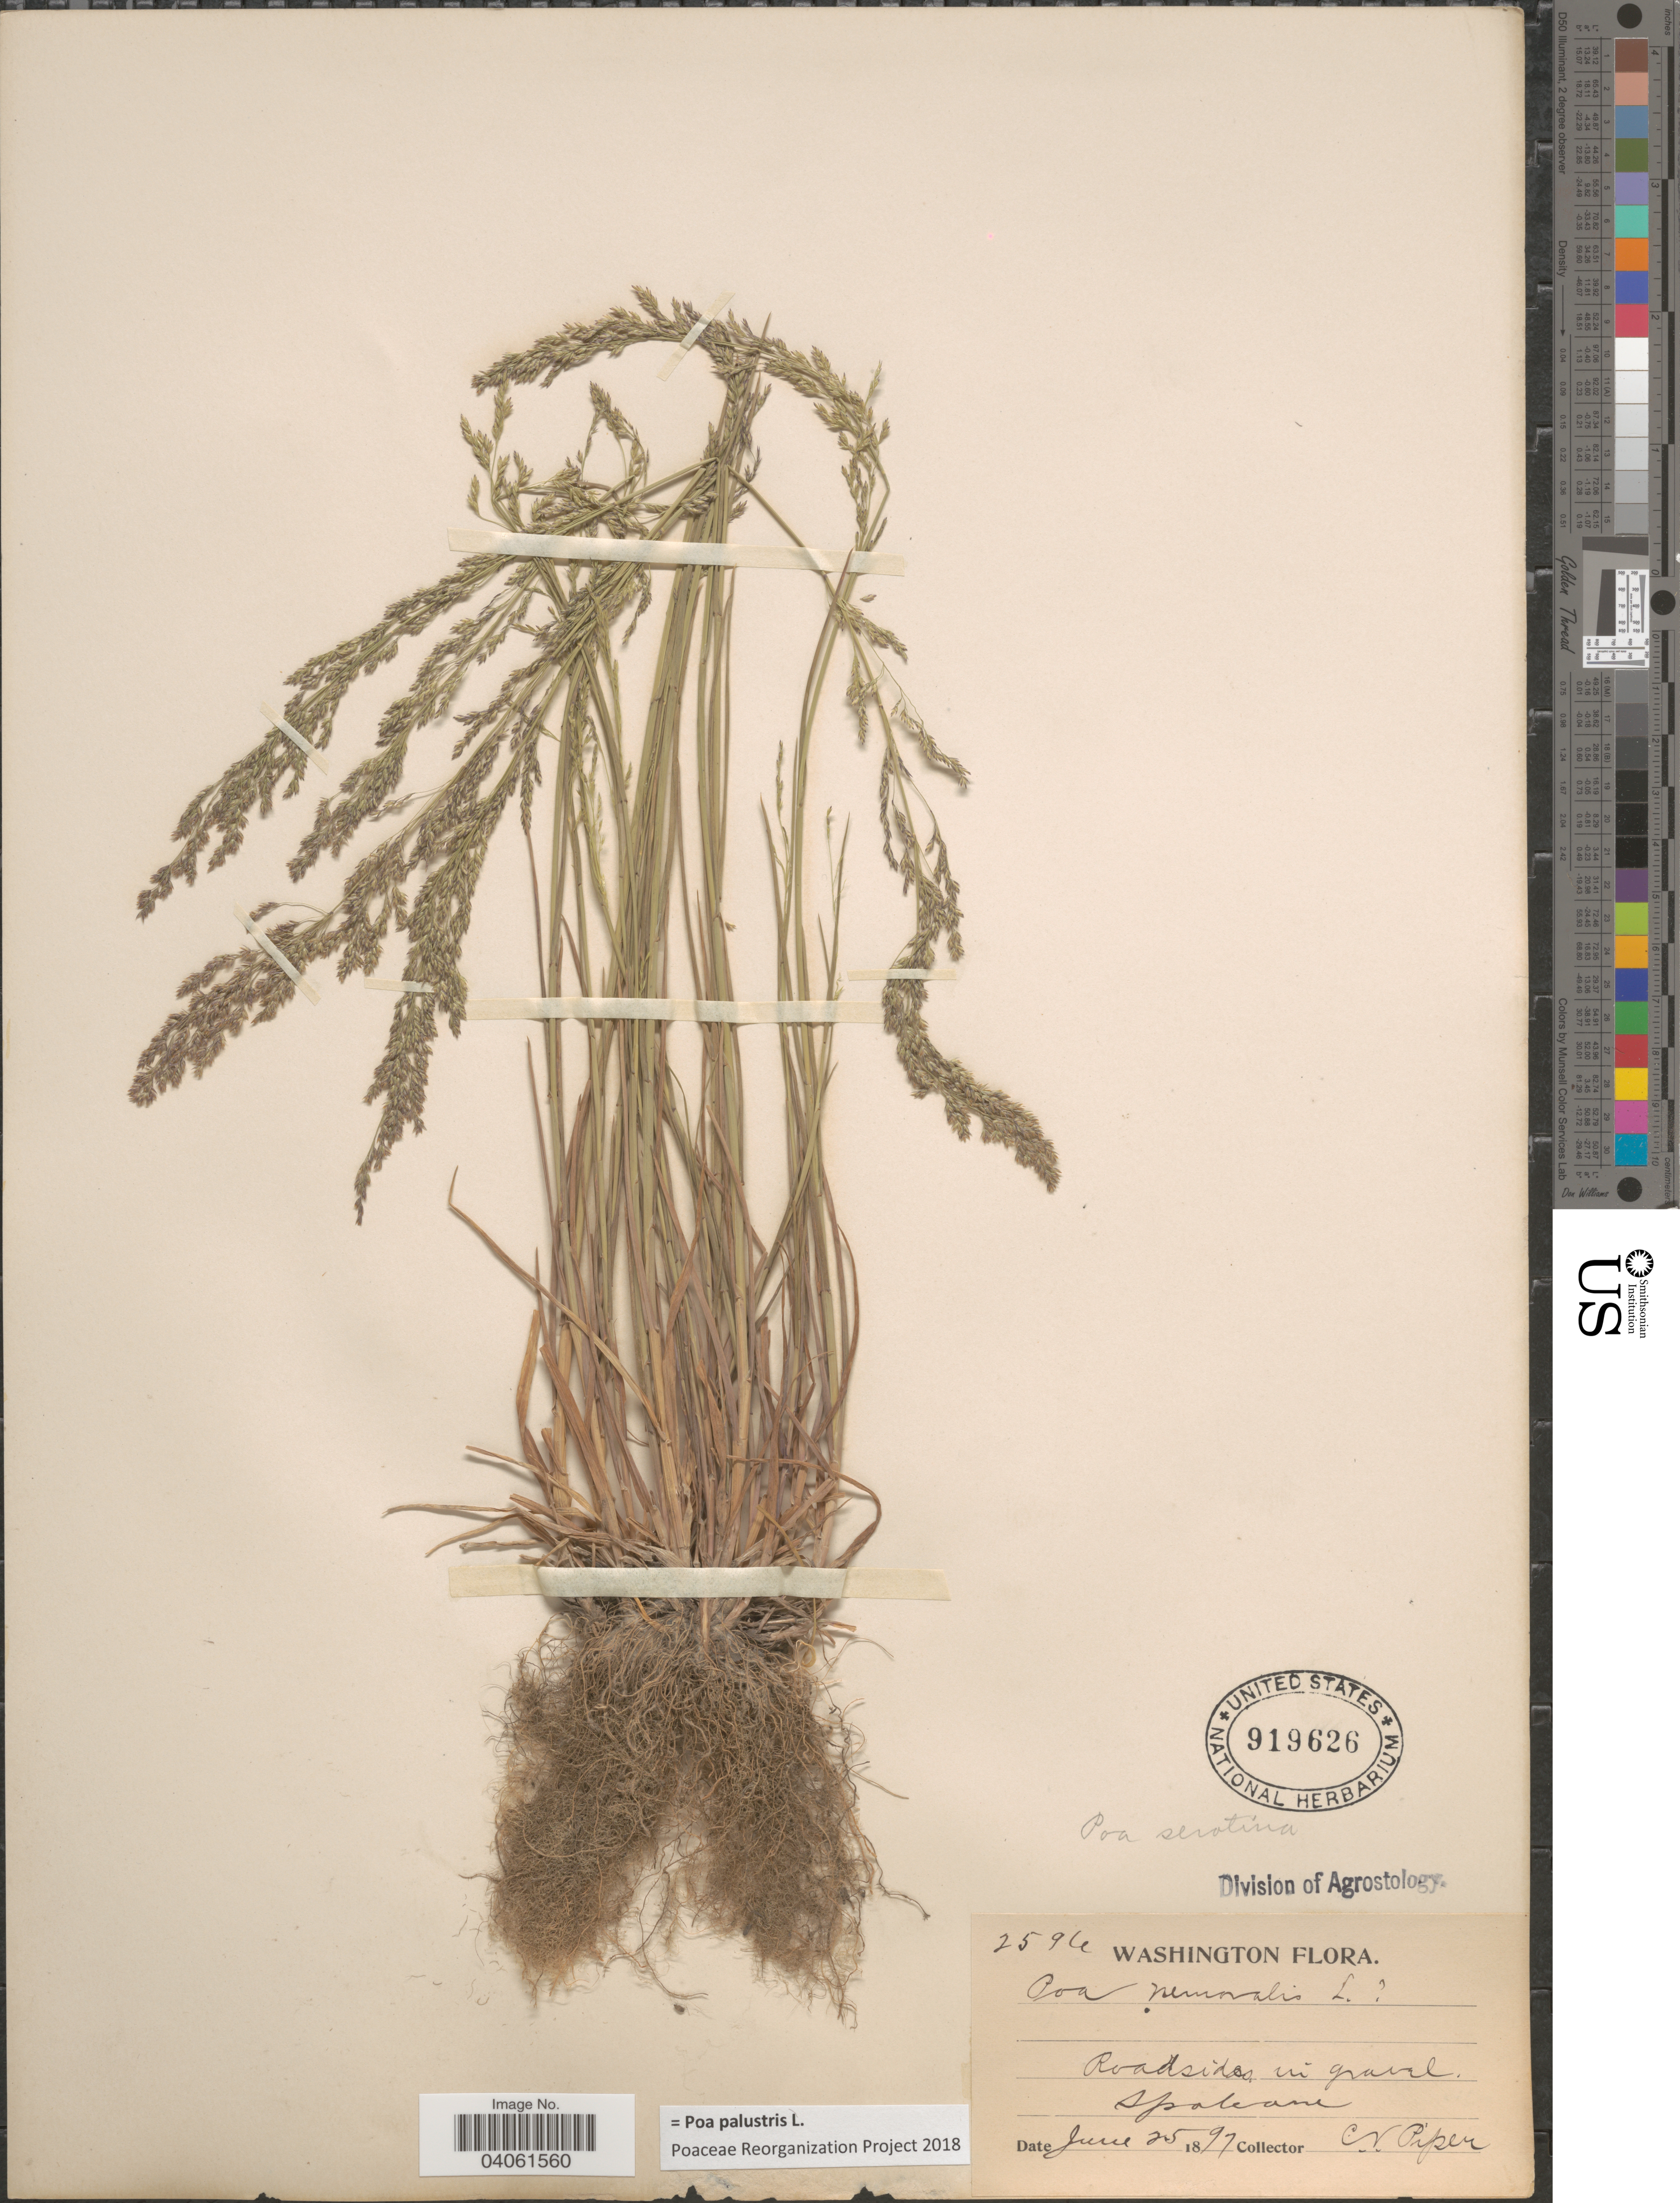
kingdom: Plantae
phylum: Tracheophyta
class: Liliopsida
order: Poales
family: Poaceae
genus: Poa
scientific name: Poa palustris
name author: L.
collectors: C. V. Piper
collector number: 2596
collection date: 1897-06-25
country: United States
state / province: Washington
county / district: Spokane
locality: Roadsides in gravel, Spokane.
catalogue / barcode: US 919626